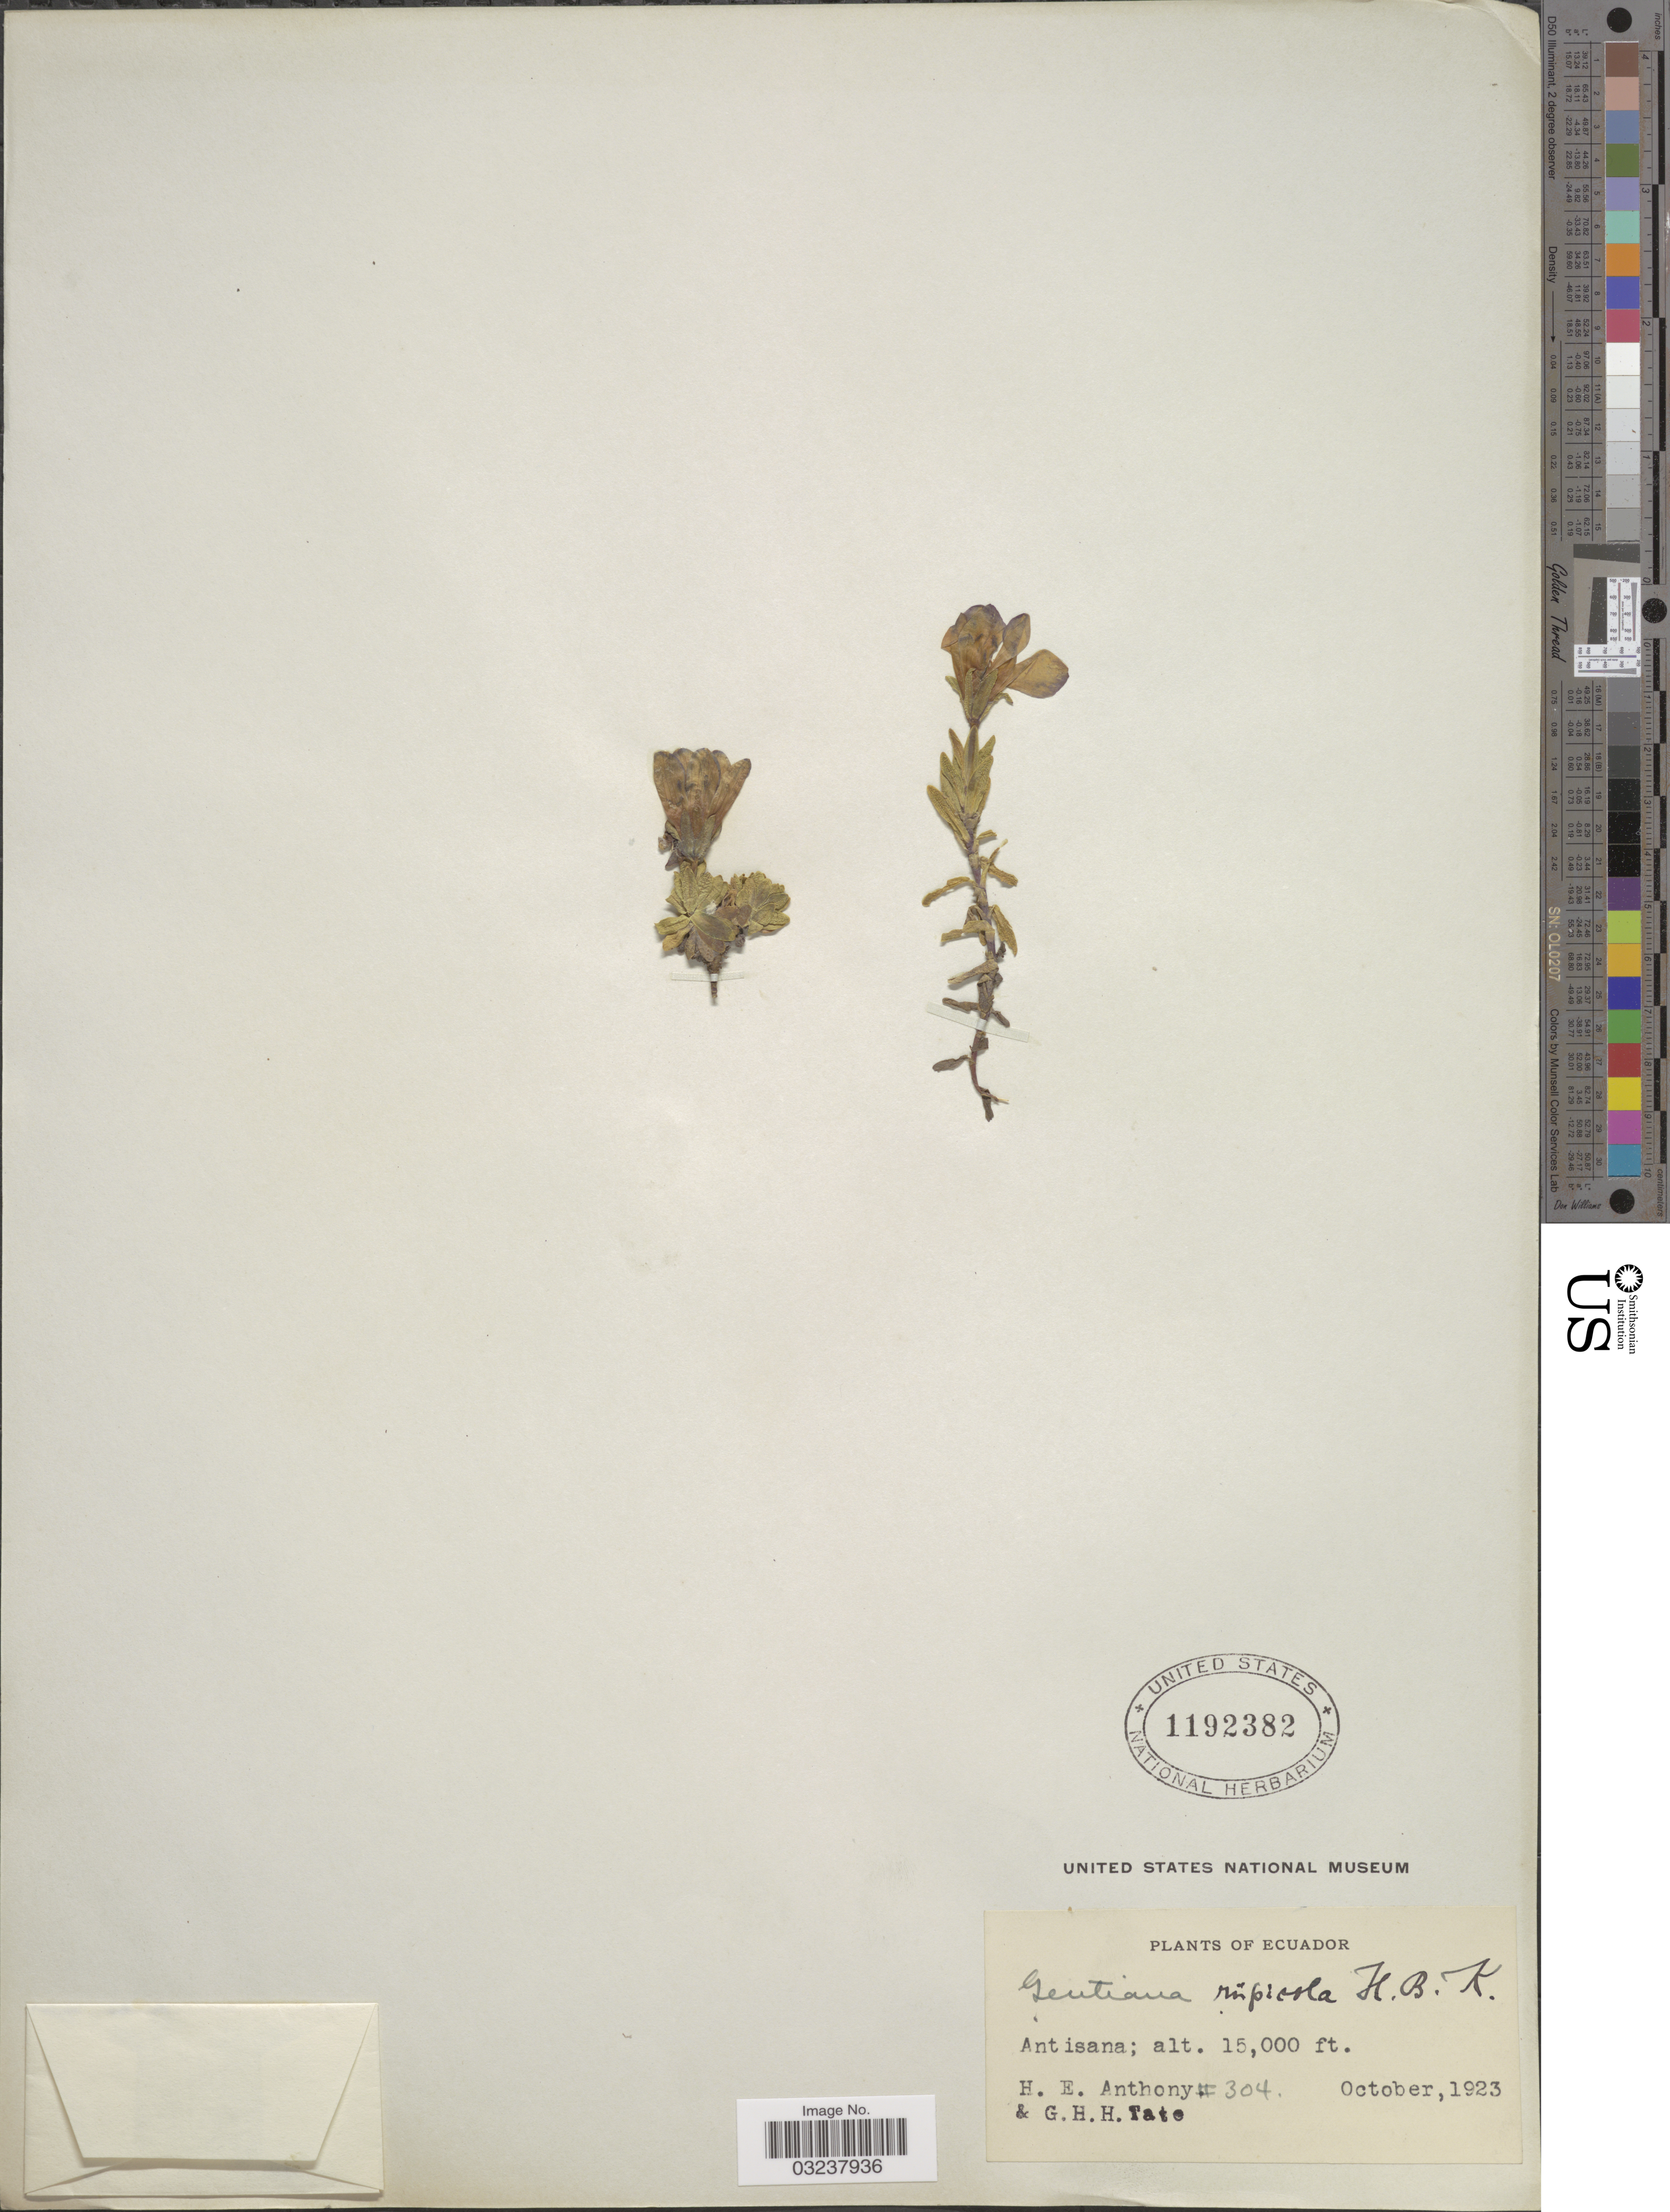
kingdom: Plantae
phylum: Tracheophyta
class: Magnoliopsida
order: Gentianales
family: Gentianaceae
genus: Gentianella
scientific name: Gentianella rupicola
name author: (Kunth) Holub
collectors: H. E. Anthony & G. H. H.Tate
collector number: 304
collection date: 1923-10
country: Ecuador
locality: Antisana.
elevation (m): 4572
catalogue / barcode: US 1192382